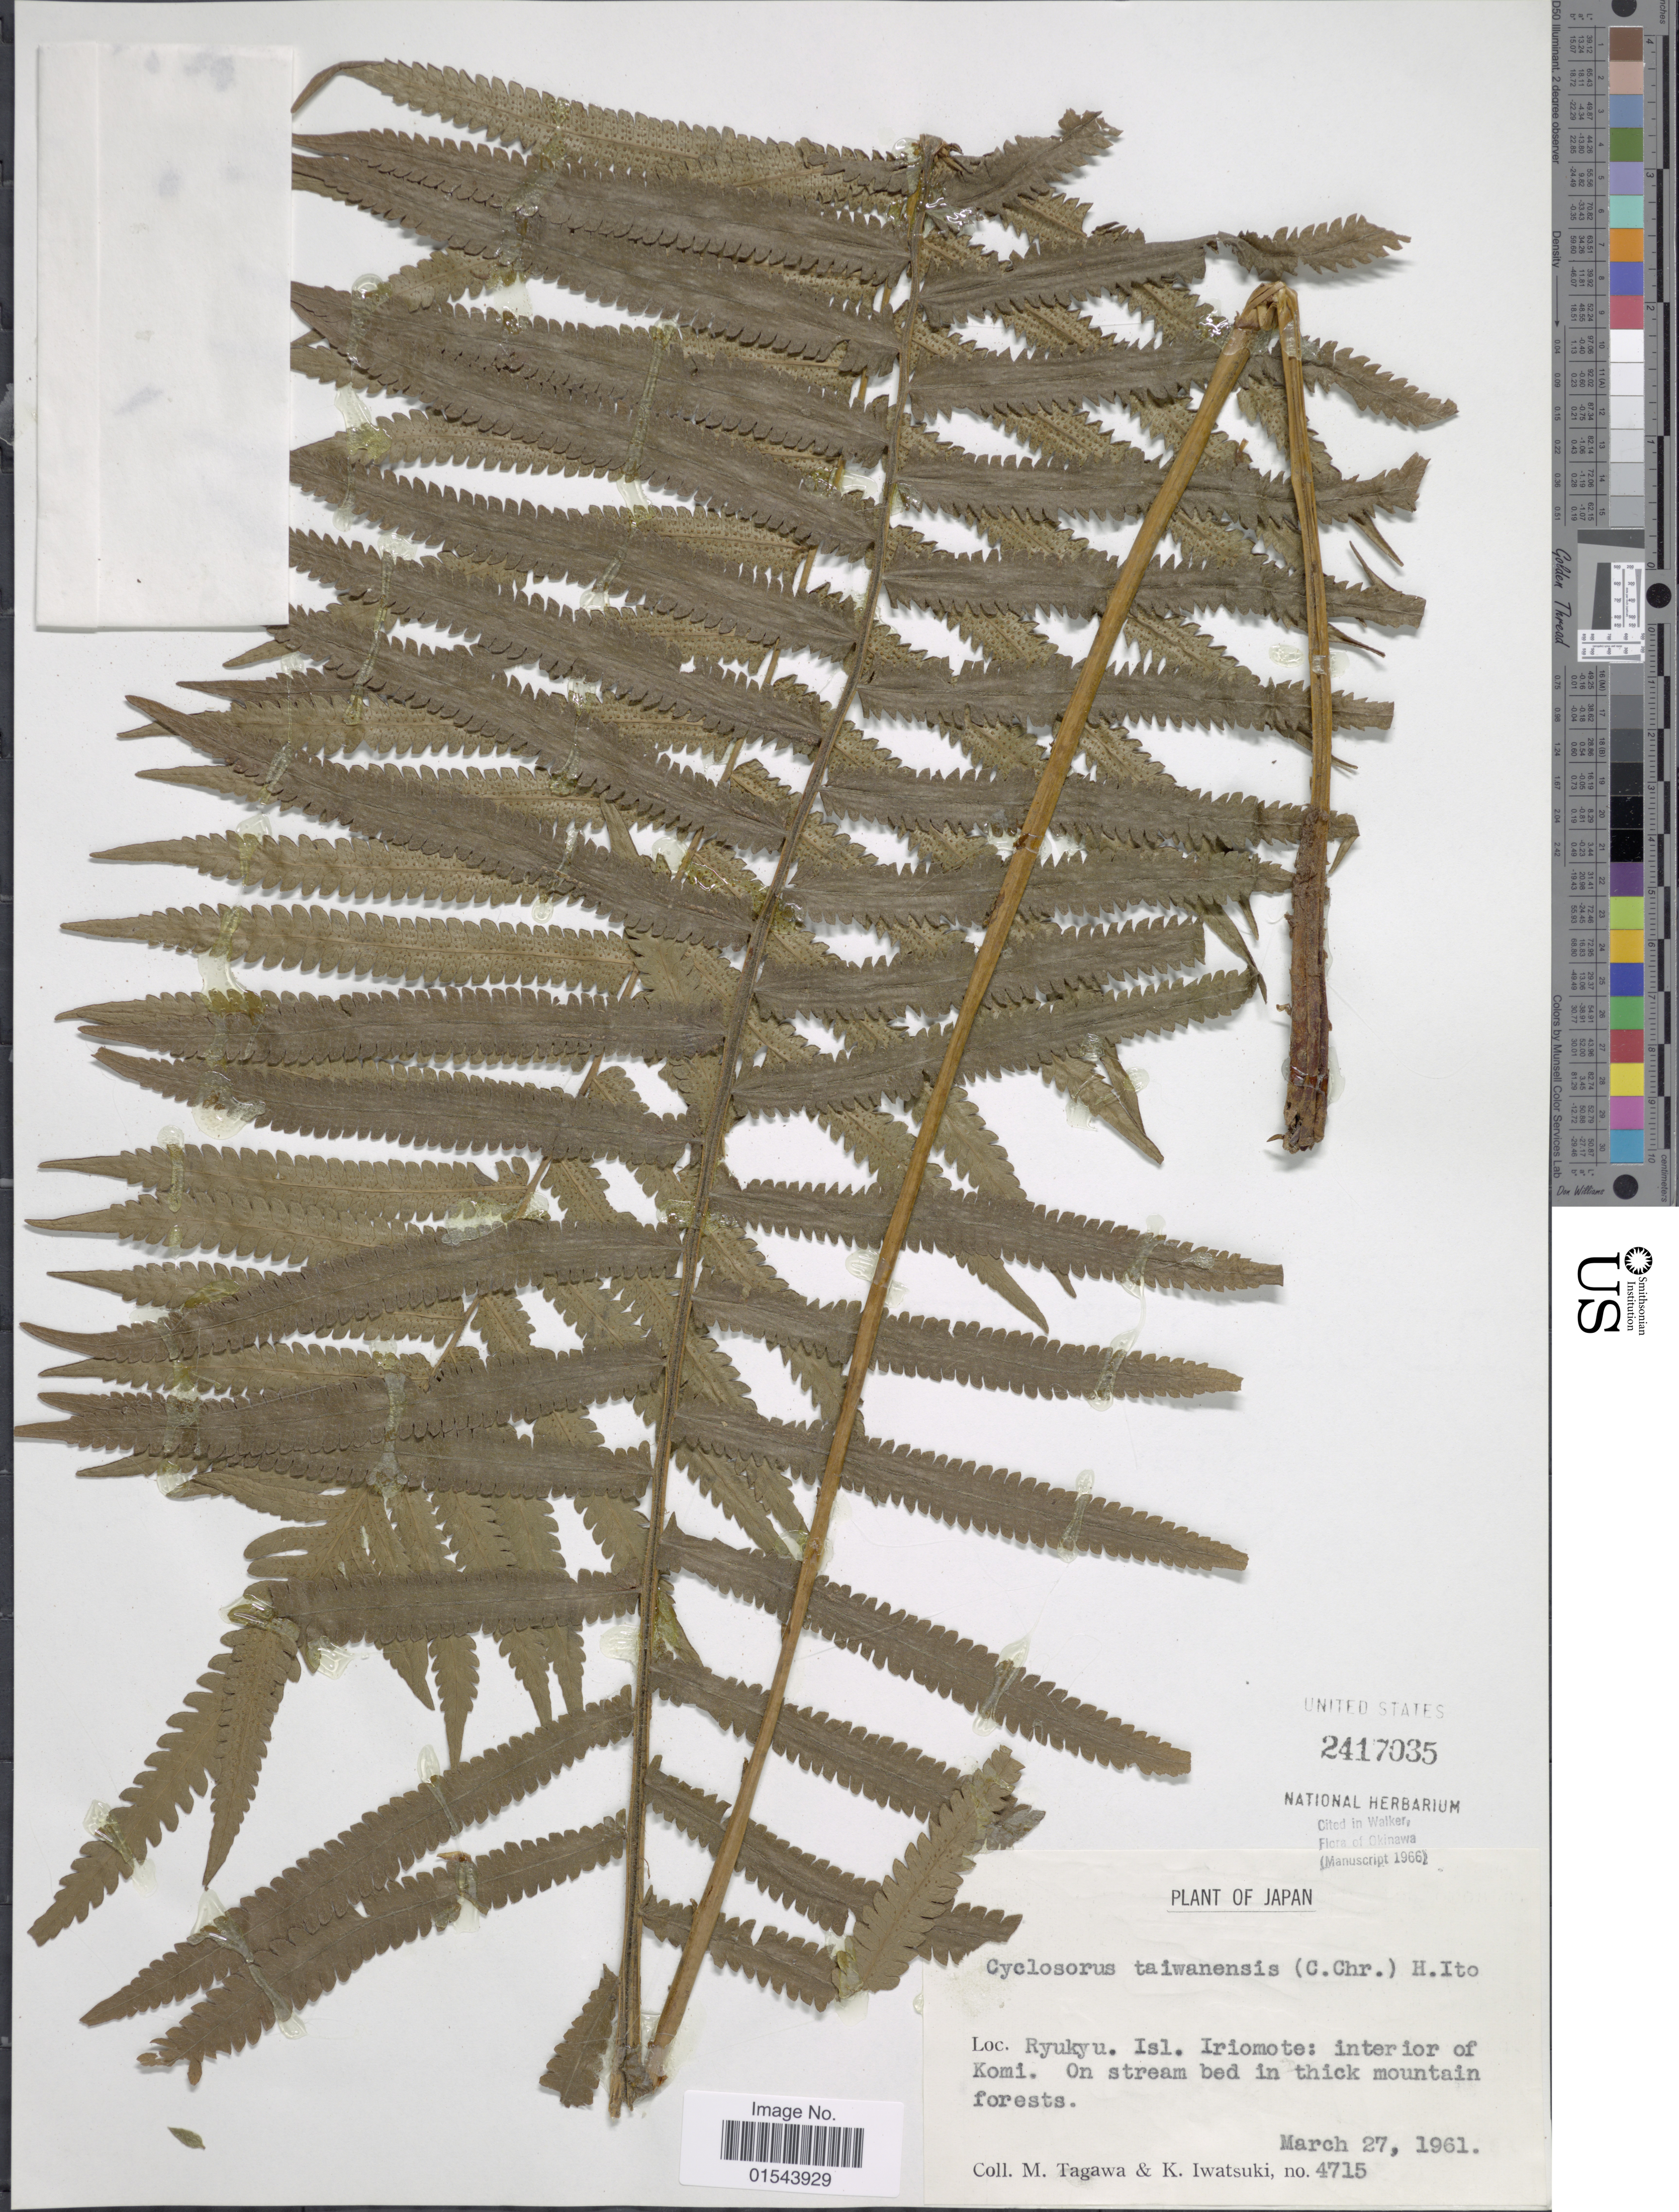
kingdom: Plantae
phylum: Tracheophyta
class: Polypodiopsida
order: Polypodiales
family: Thelypteridaceae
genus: Christella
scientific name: Christella taiwanensis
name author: (C. Chr.) Holttum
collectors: M. Tagawa & K. Iwatsuki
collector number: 4715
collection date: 1961-03-27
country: Japan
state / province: Okinawa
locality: Ryukyu. Isl. Iriomote: interior of Komi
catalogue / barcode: US 2417035